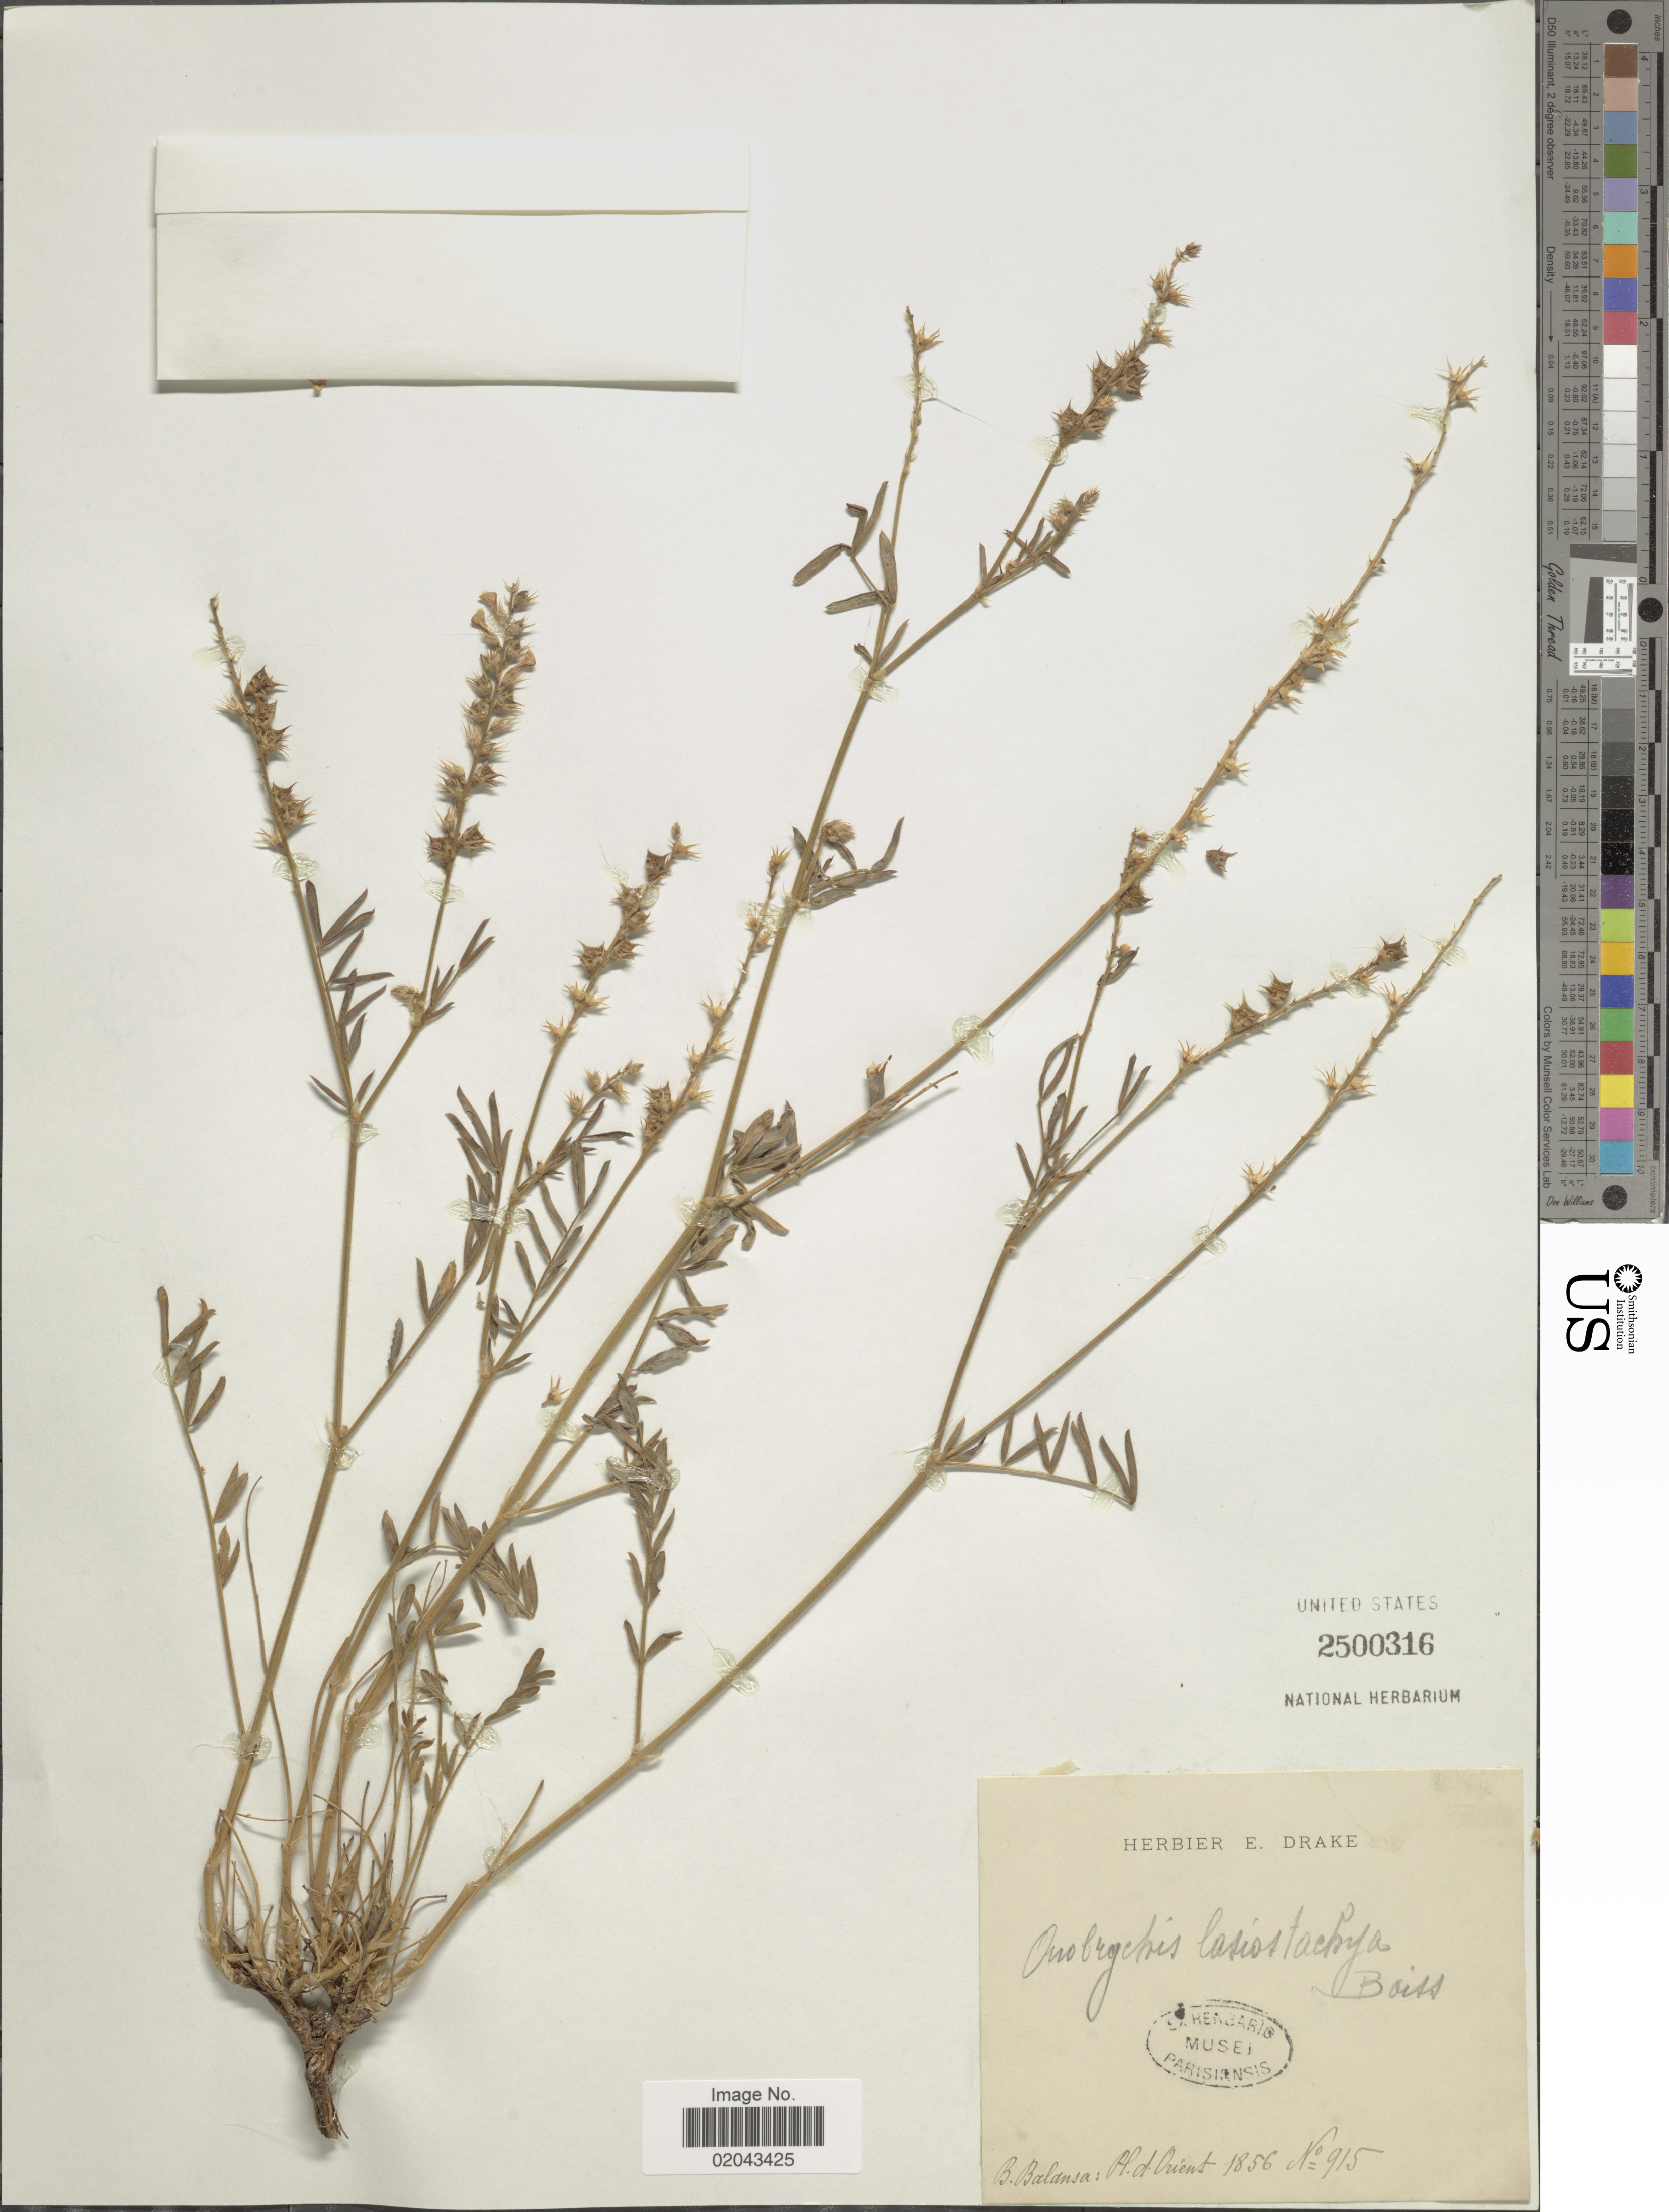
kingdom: Plantae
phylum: Tracheophyta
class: Magnoliopsida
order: Fabales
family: Fabaceae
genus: Onobrychis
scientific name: Onobrychis lasiostachya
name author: Boiss.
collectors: B. Balansa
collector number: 915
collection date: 1856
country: Turkey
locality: Pl. D'Orient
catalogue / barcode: US 2500316